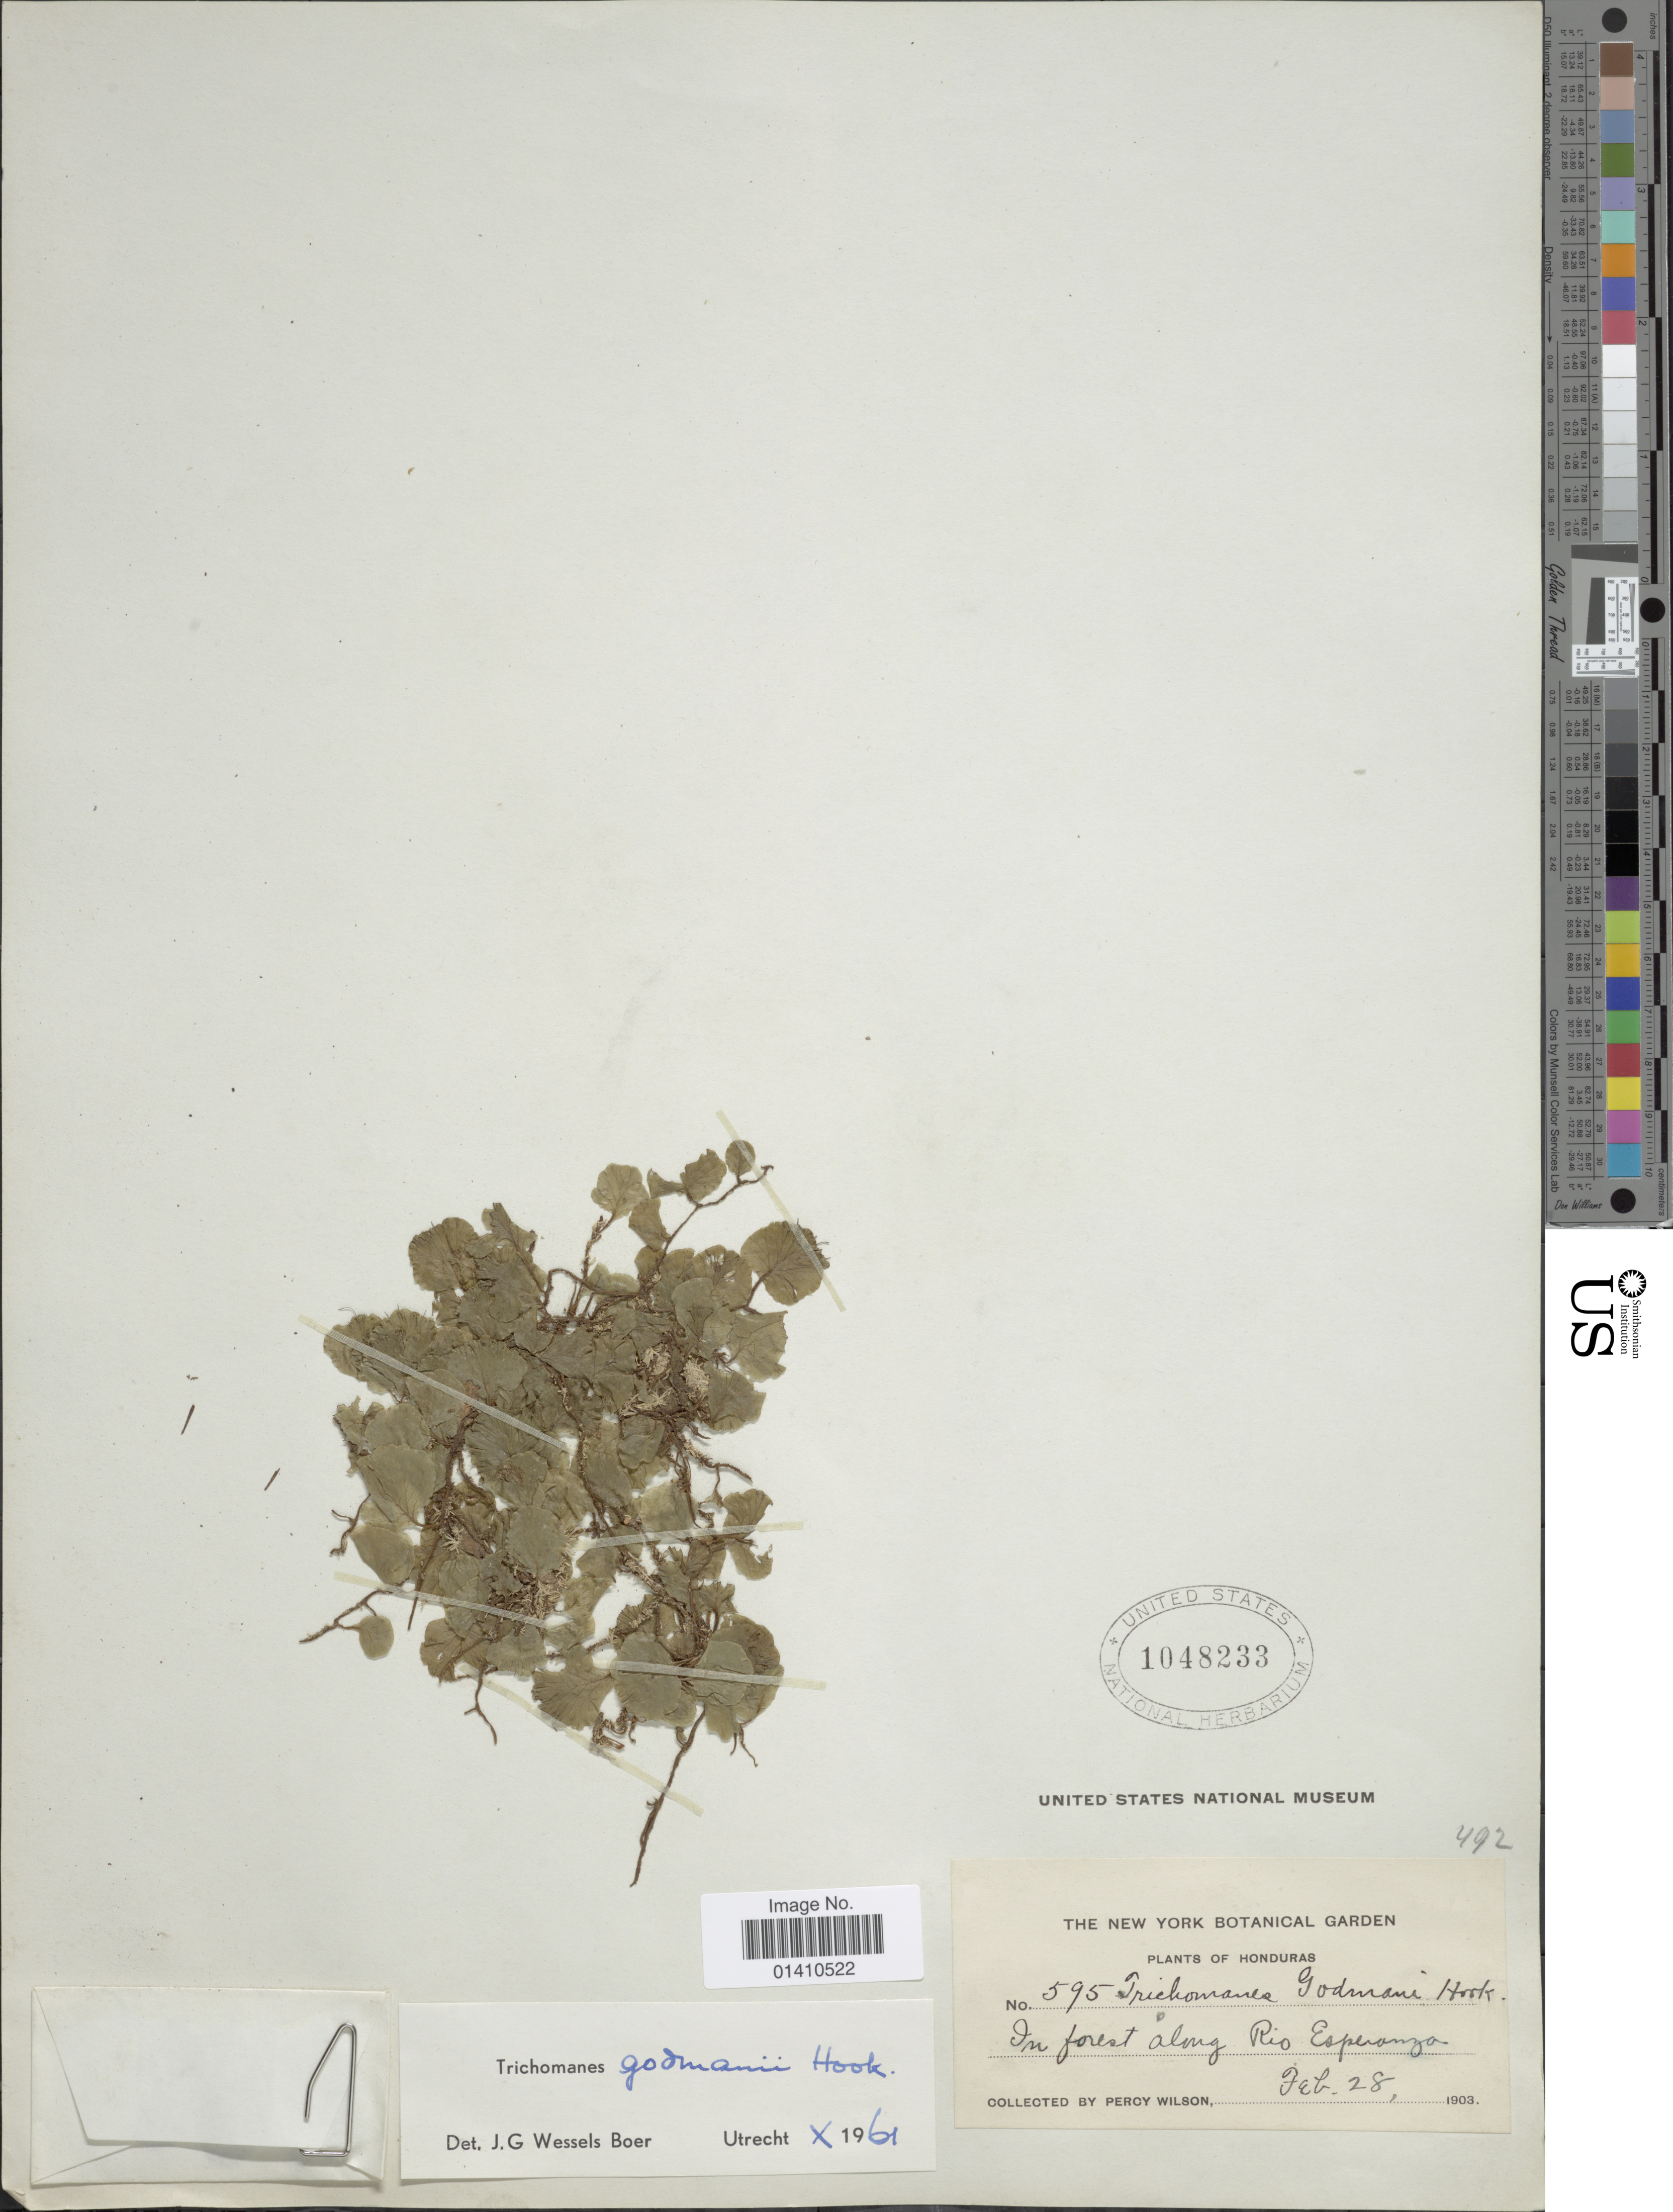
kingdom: Plantae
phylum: Tracheophyta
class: Polypodiopsida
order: Hymenophyllales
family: Hymenophyllaceae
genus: Didymoglossum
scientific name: Didymoglossum godmanii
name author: (Hook. ex Baker) Ebihara & Dubuisson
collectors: P. Wilson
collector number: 595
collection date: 1903-02-28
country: Honduras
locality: In forest along Rio Esperanza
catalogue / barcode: US 1048233